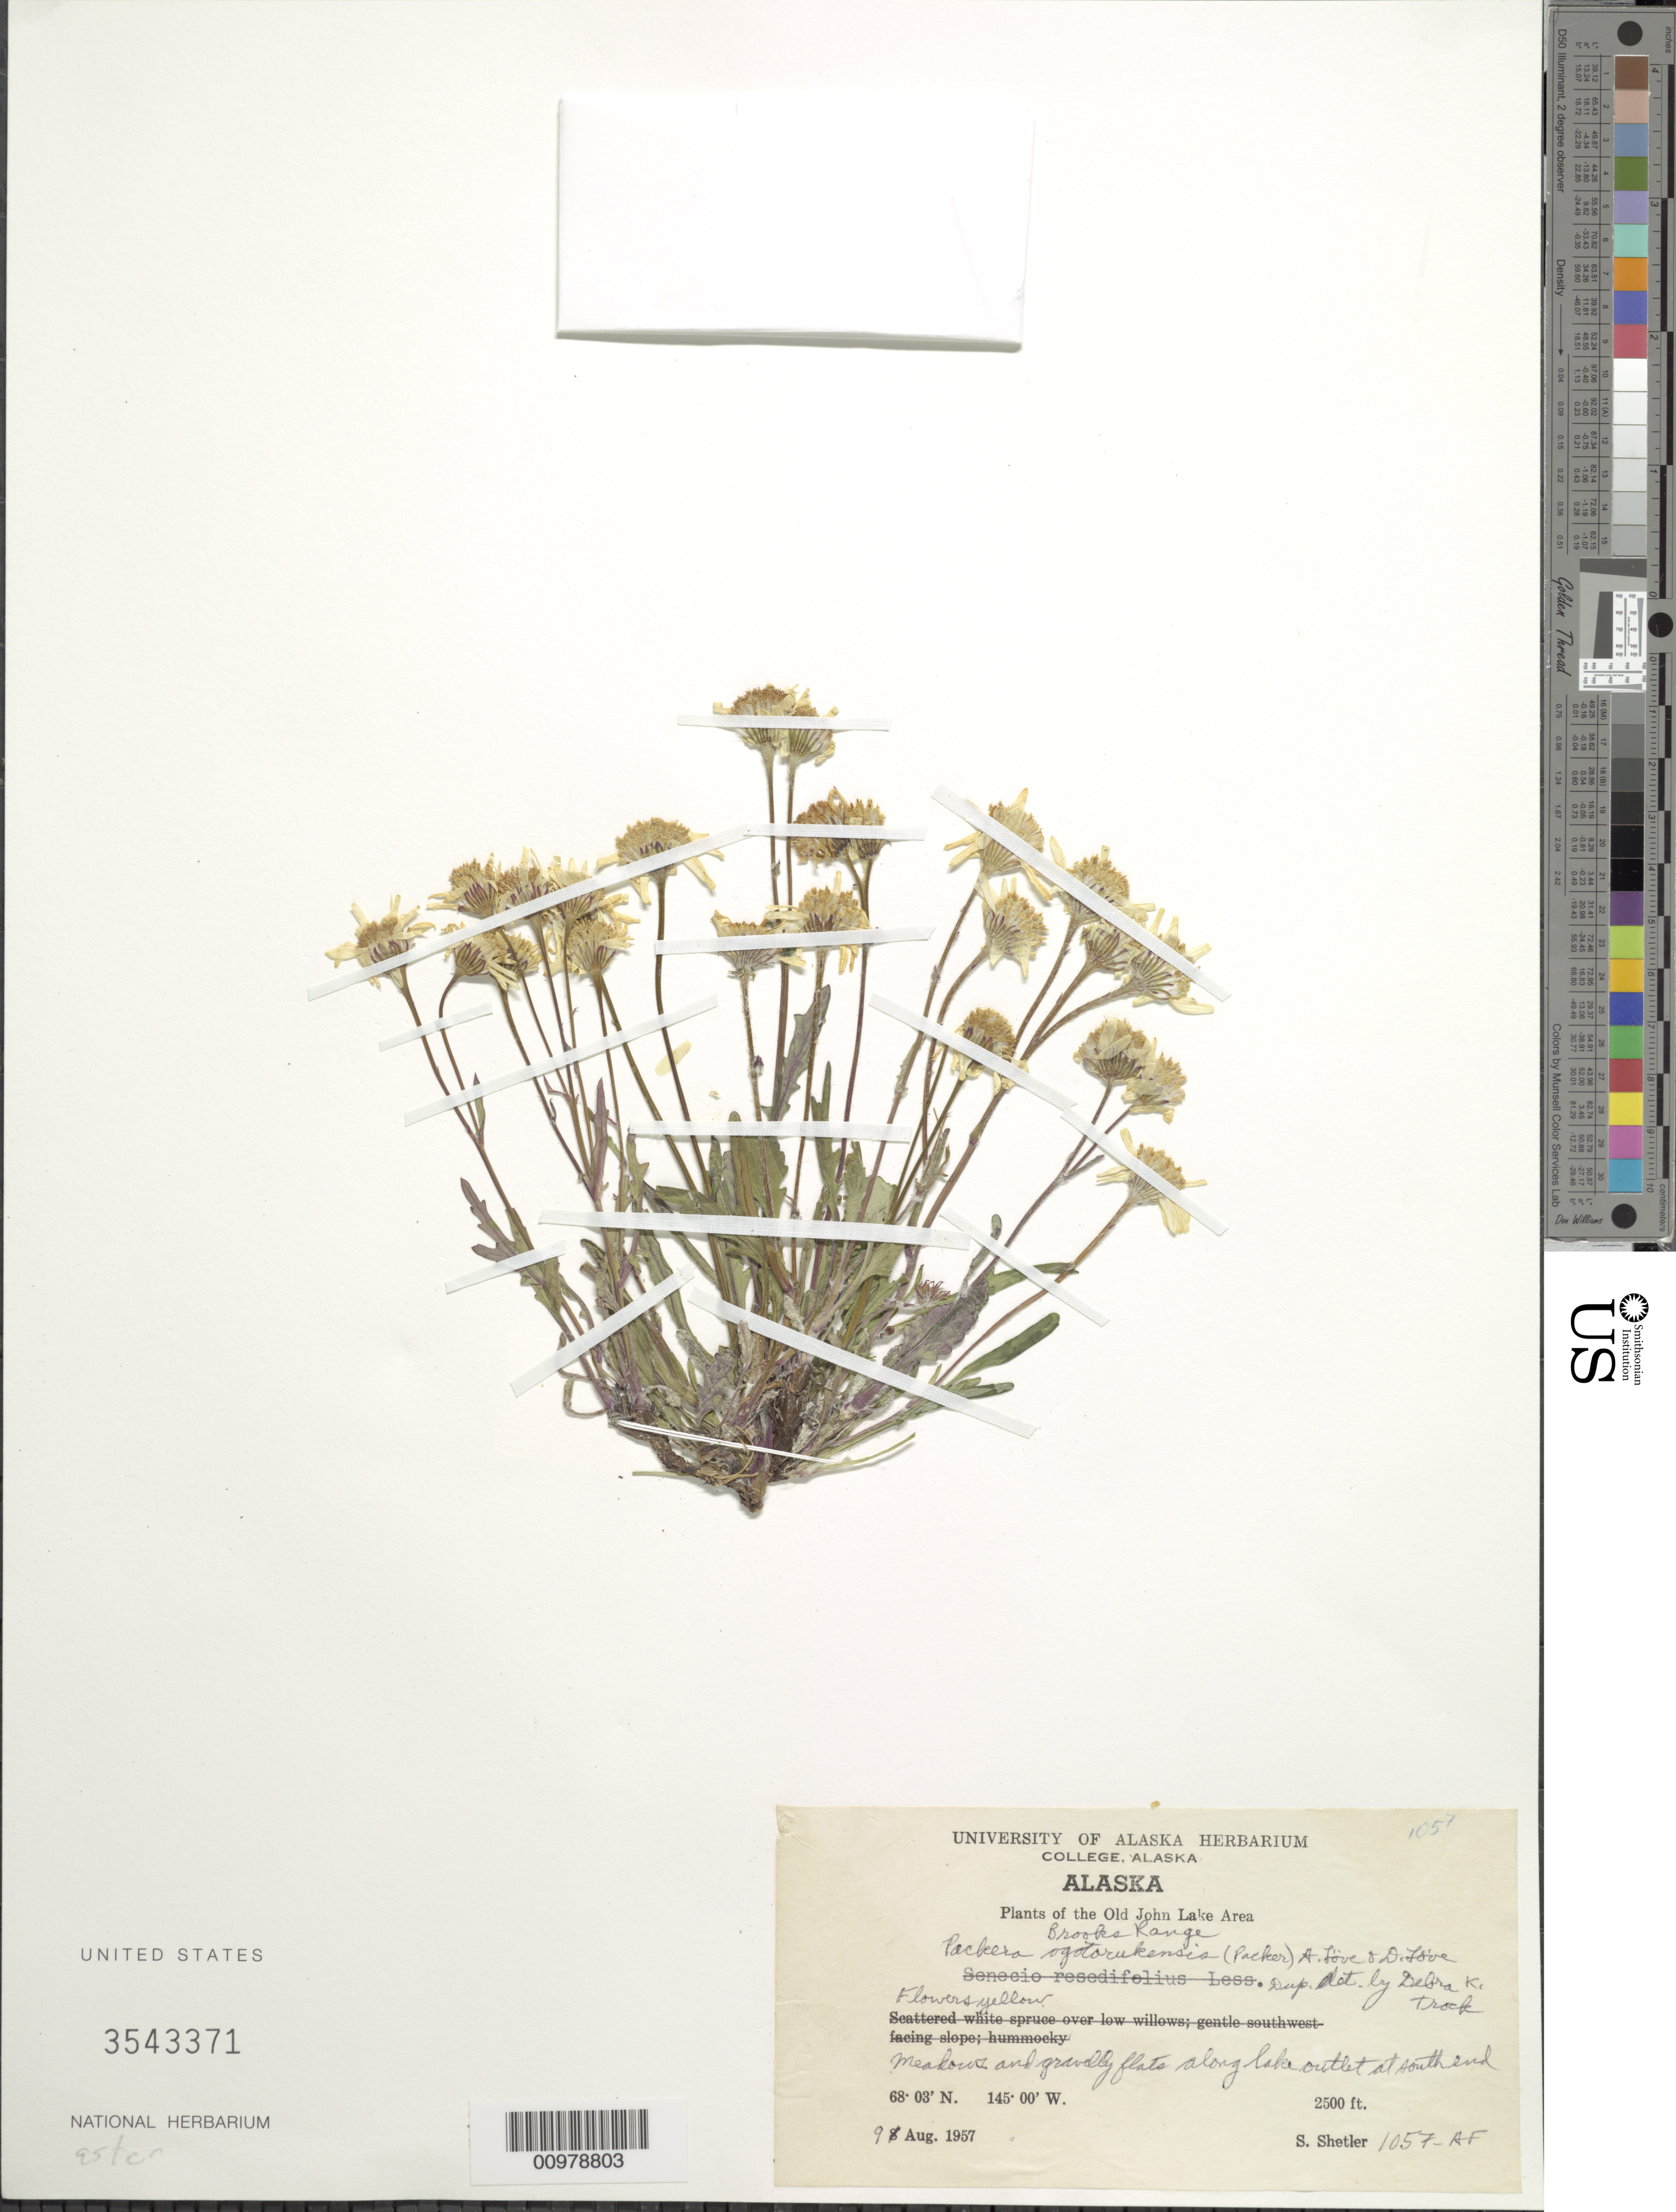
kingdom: Plantae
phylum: Tracheophyta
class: Magnoliopsida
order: Asterales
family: Asteraceae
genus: Packera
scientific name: Packera ogotorukensis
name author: (Packer) Á. Löve & D. Löve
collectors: S. Shetler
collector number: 1057-AF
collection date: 1957-08-09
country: United States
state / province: Alaska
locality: Old John Lake Area, Meadows and gravelly flats along lake outlet at southeast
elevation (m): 762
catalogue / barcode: US 3543371